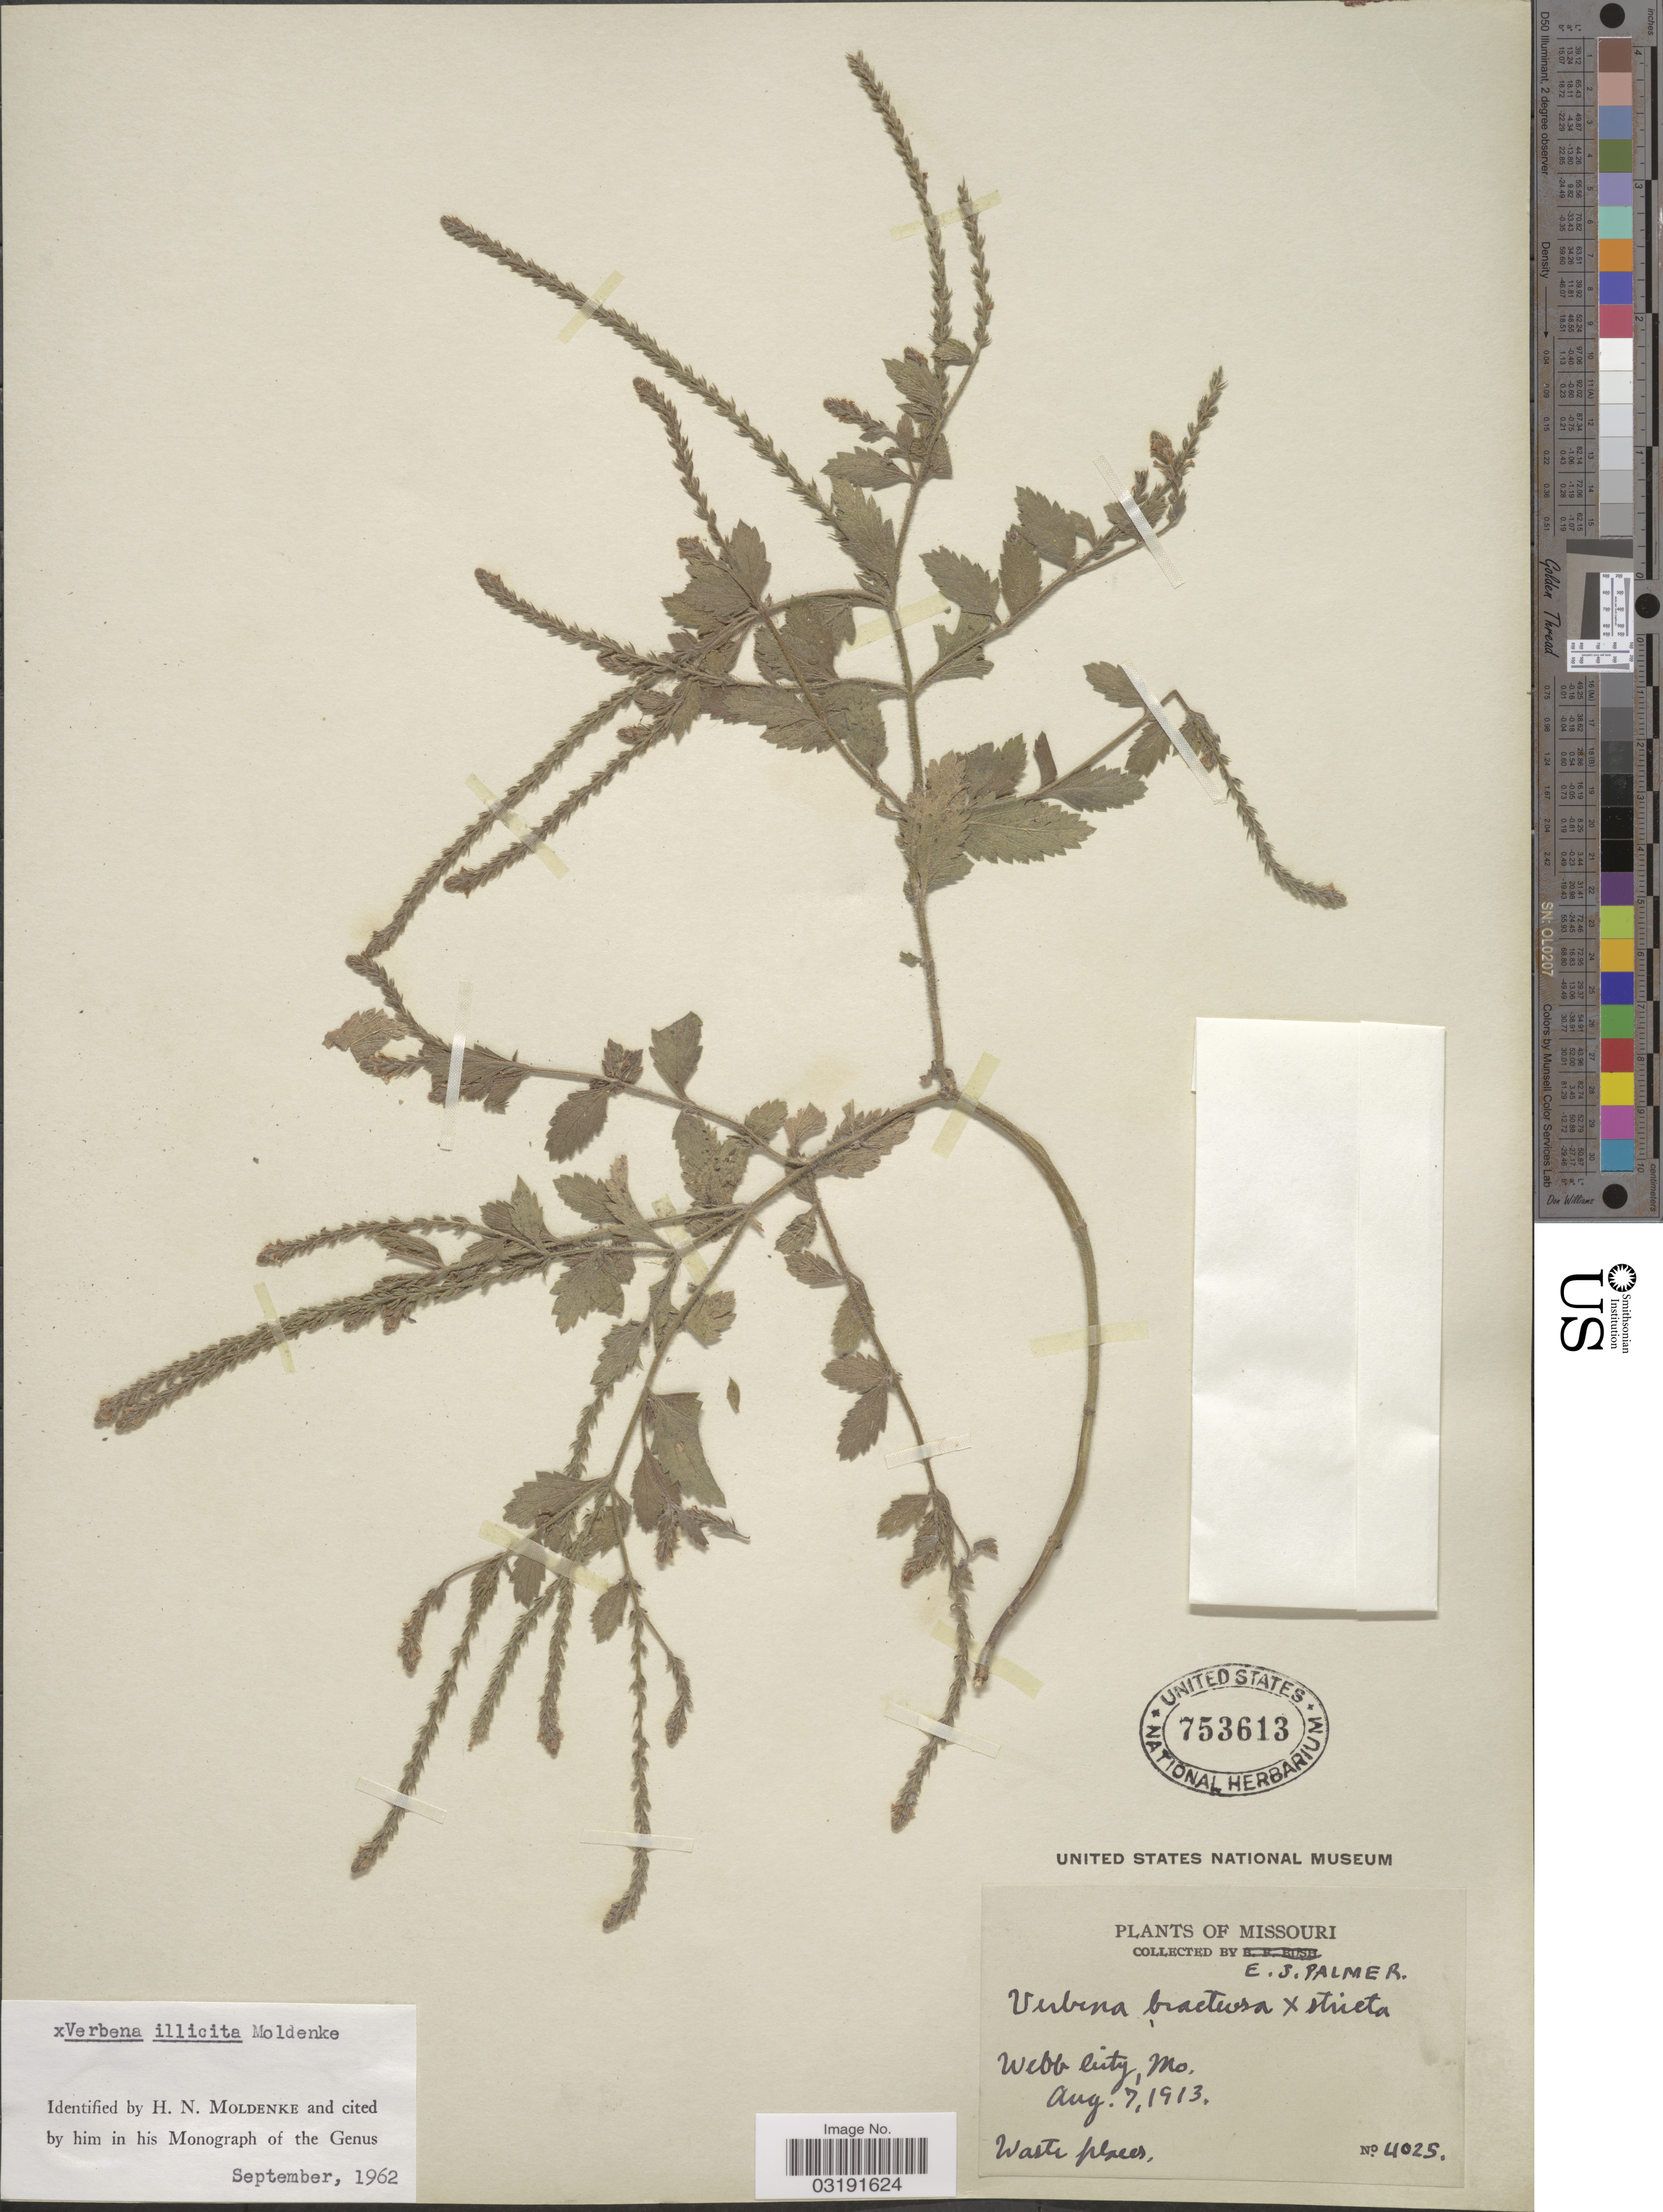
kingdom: Plantae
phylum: Tracheophyta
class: Magnoliopsida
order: Lamiales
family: Verbenaceae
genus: Verbena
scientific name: Verbena x illicita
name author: Moldenke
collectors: E. J. Palmer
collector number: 4025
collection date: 1913-08-07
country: United States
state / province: Missouri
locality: Webb City.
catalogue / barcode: US 753613